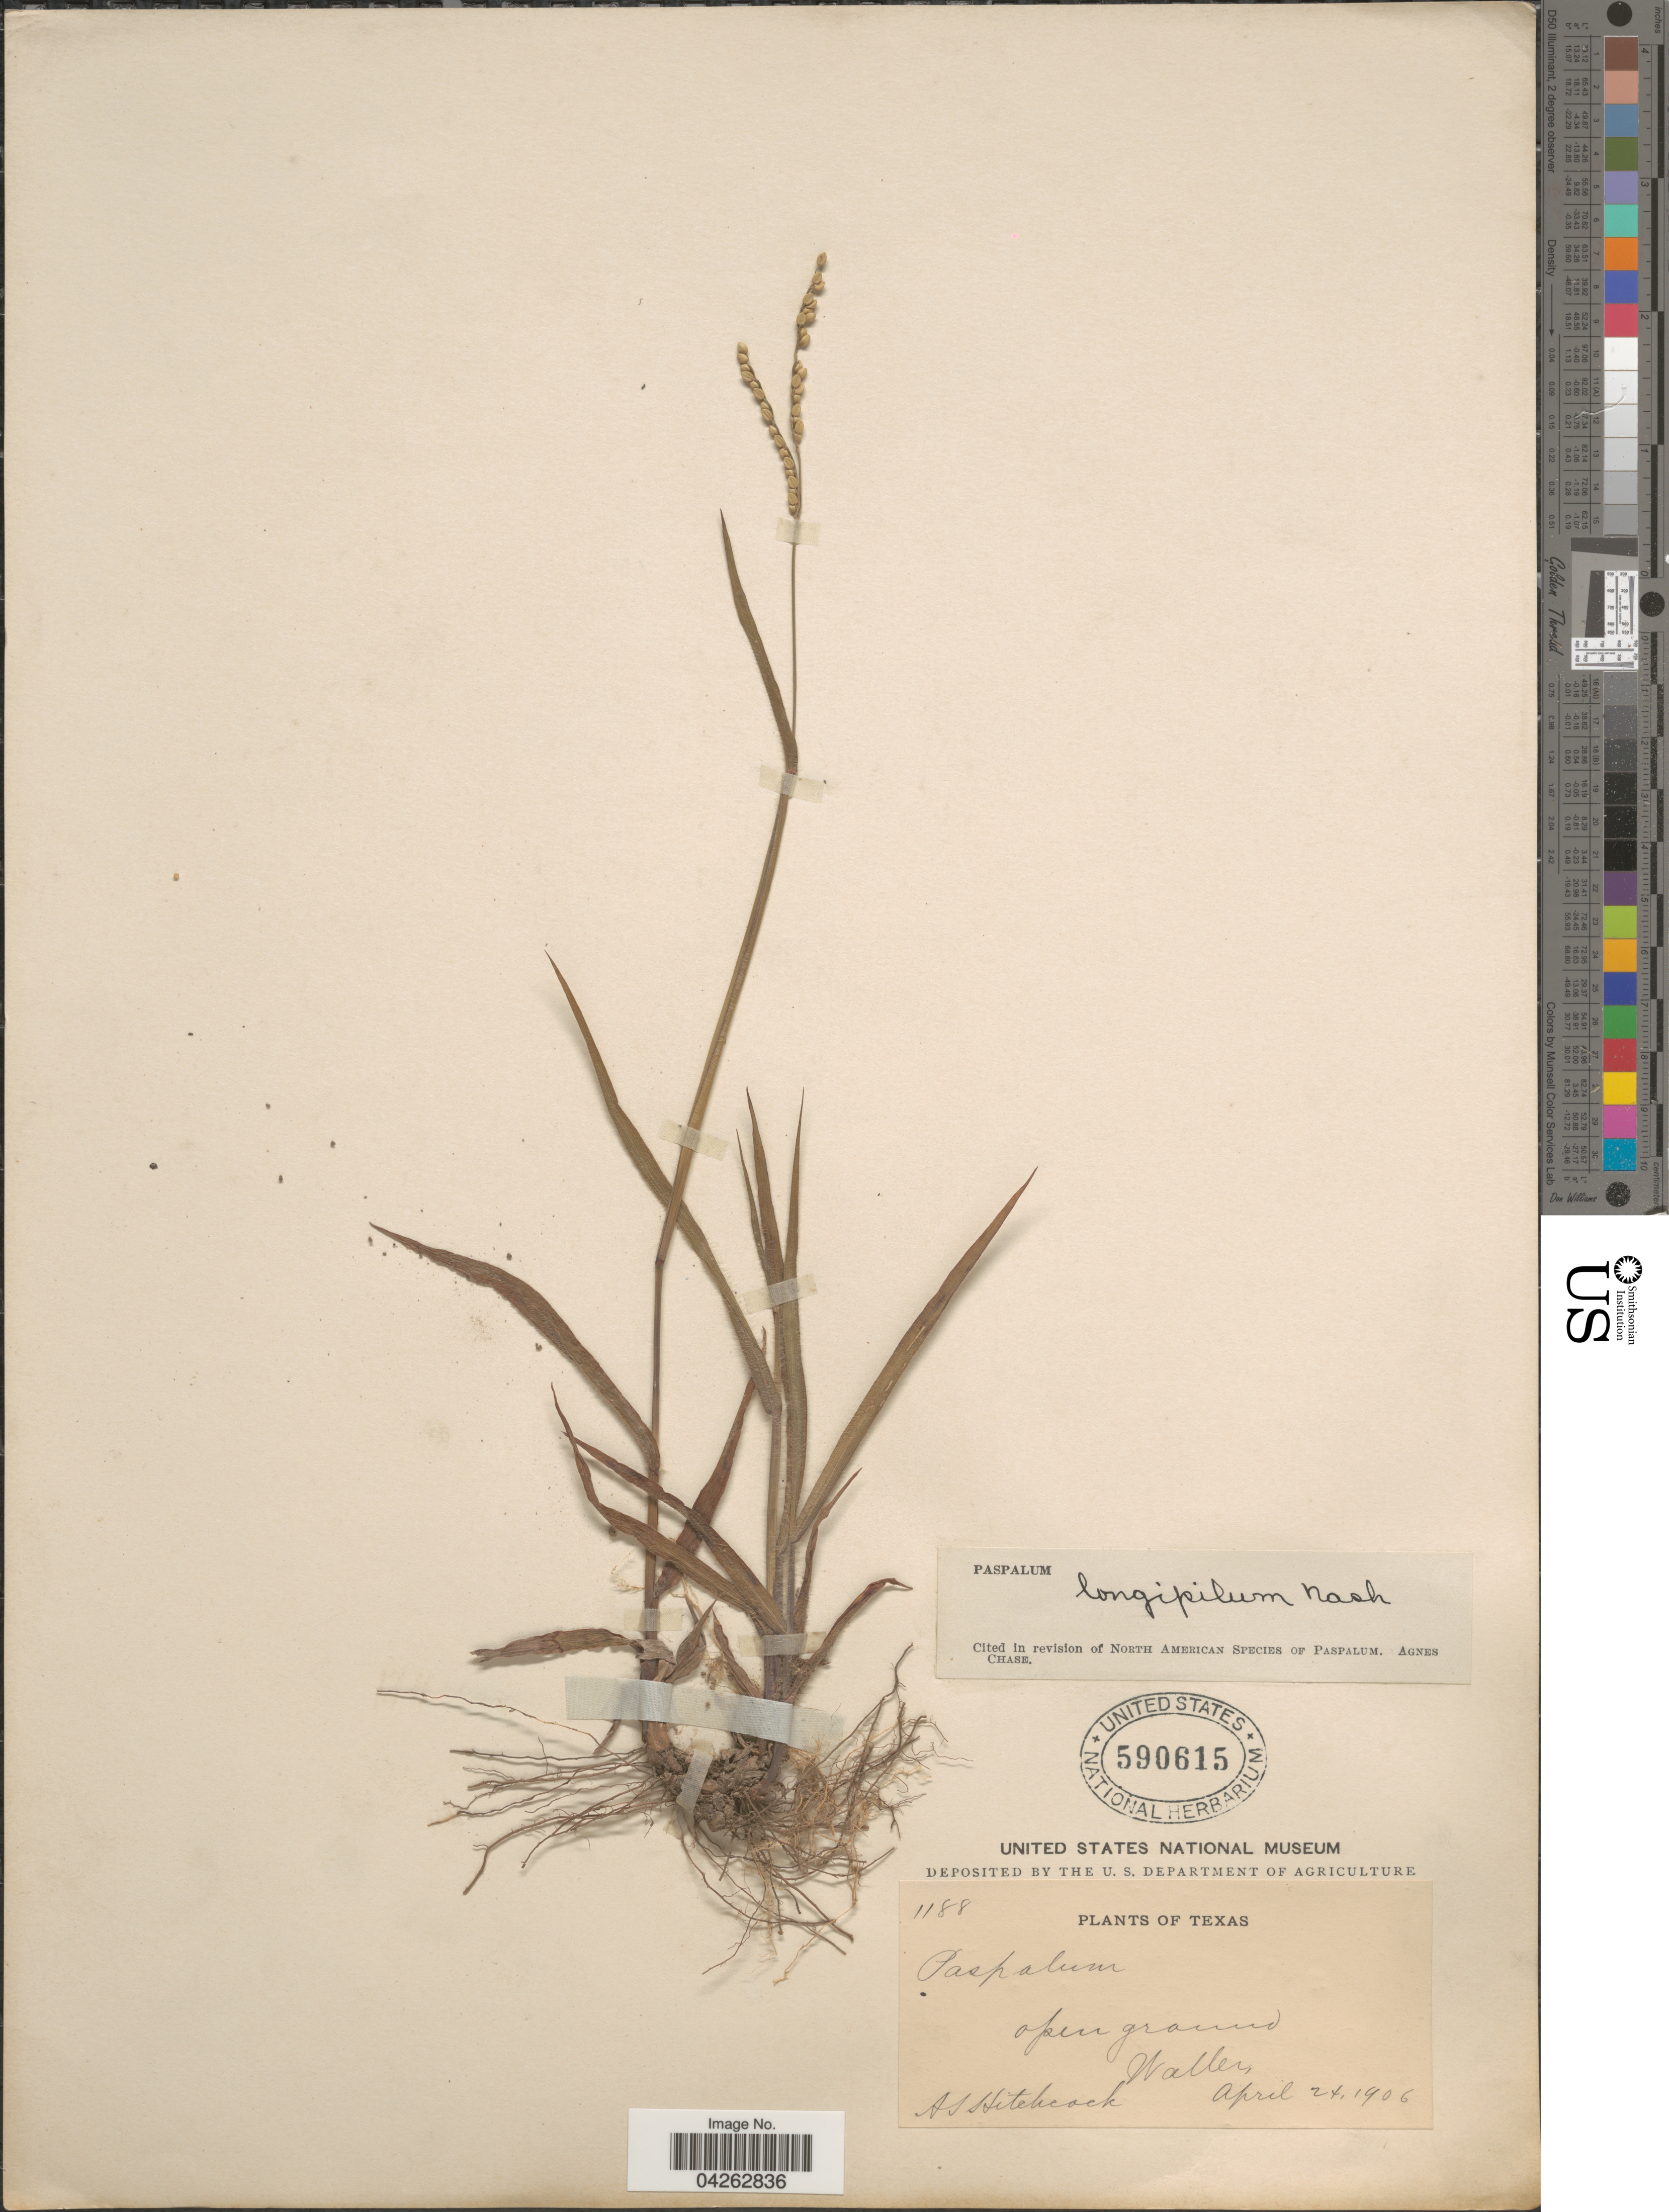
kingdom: Plantae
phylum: Tracheophyta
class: Liliopsida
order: Poales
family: Poaceae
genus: Paspalum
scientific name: Paspalum longipilum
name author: Nash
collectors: A. S. Hitchcock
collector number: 1188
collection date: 1906-04-24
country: United States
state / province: Texas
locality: Waller.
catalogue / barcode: US 590615